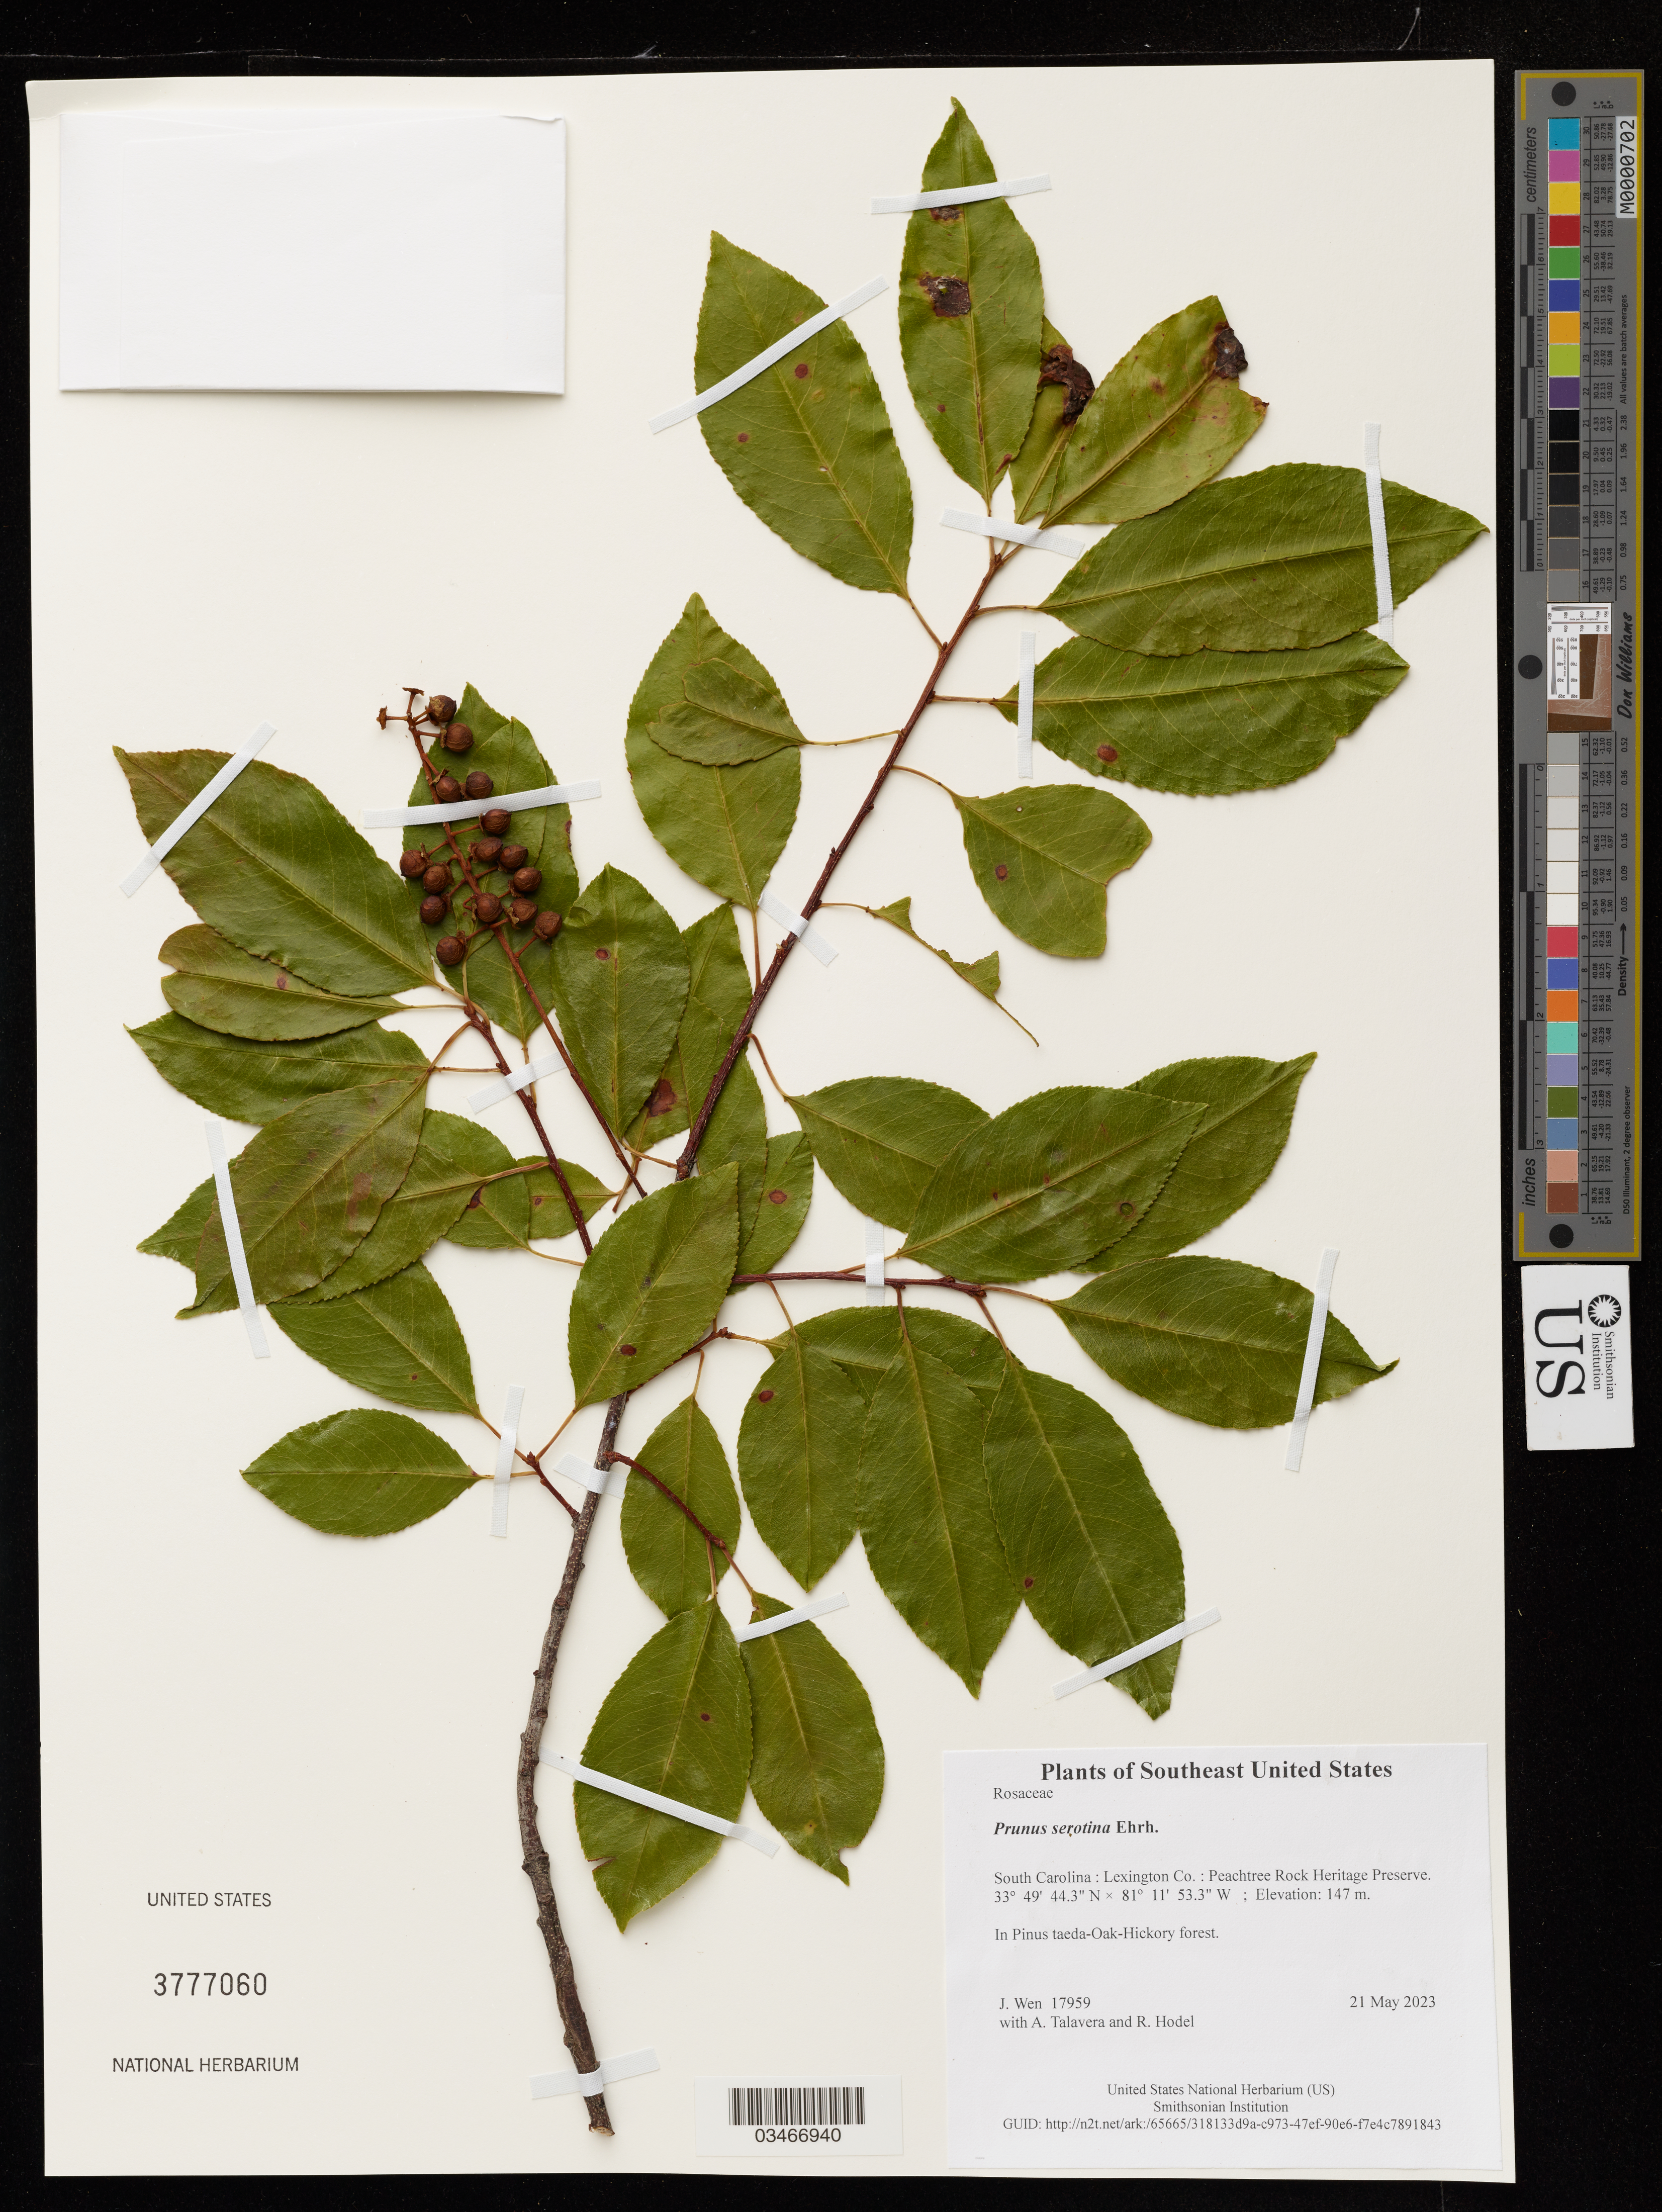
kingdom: Plantae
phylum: Tracheophyta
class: Magnoliopsida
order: Rosales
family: Rosaceae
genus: Prunus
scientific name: Prunus serotina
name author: Ehrh.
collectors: J. Wen, A. Talavera & R. Hodel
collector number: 17959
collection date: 2023-05-21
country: United States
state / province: South Carolina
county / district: Lexington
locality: Peachtree Rock Heritage Preserve.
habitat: In Pinus taeda-Oak-Hickory forest.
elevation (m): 147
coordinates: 33 49.739 N, 81 11.888 W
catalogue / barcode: US 3777060